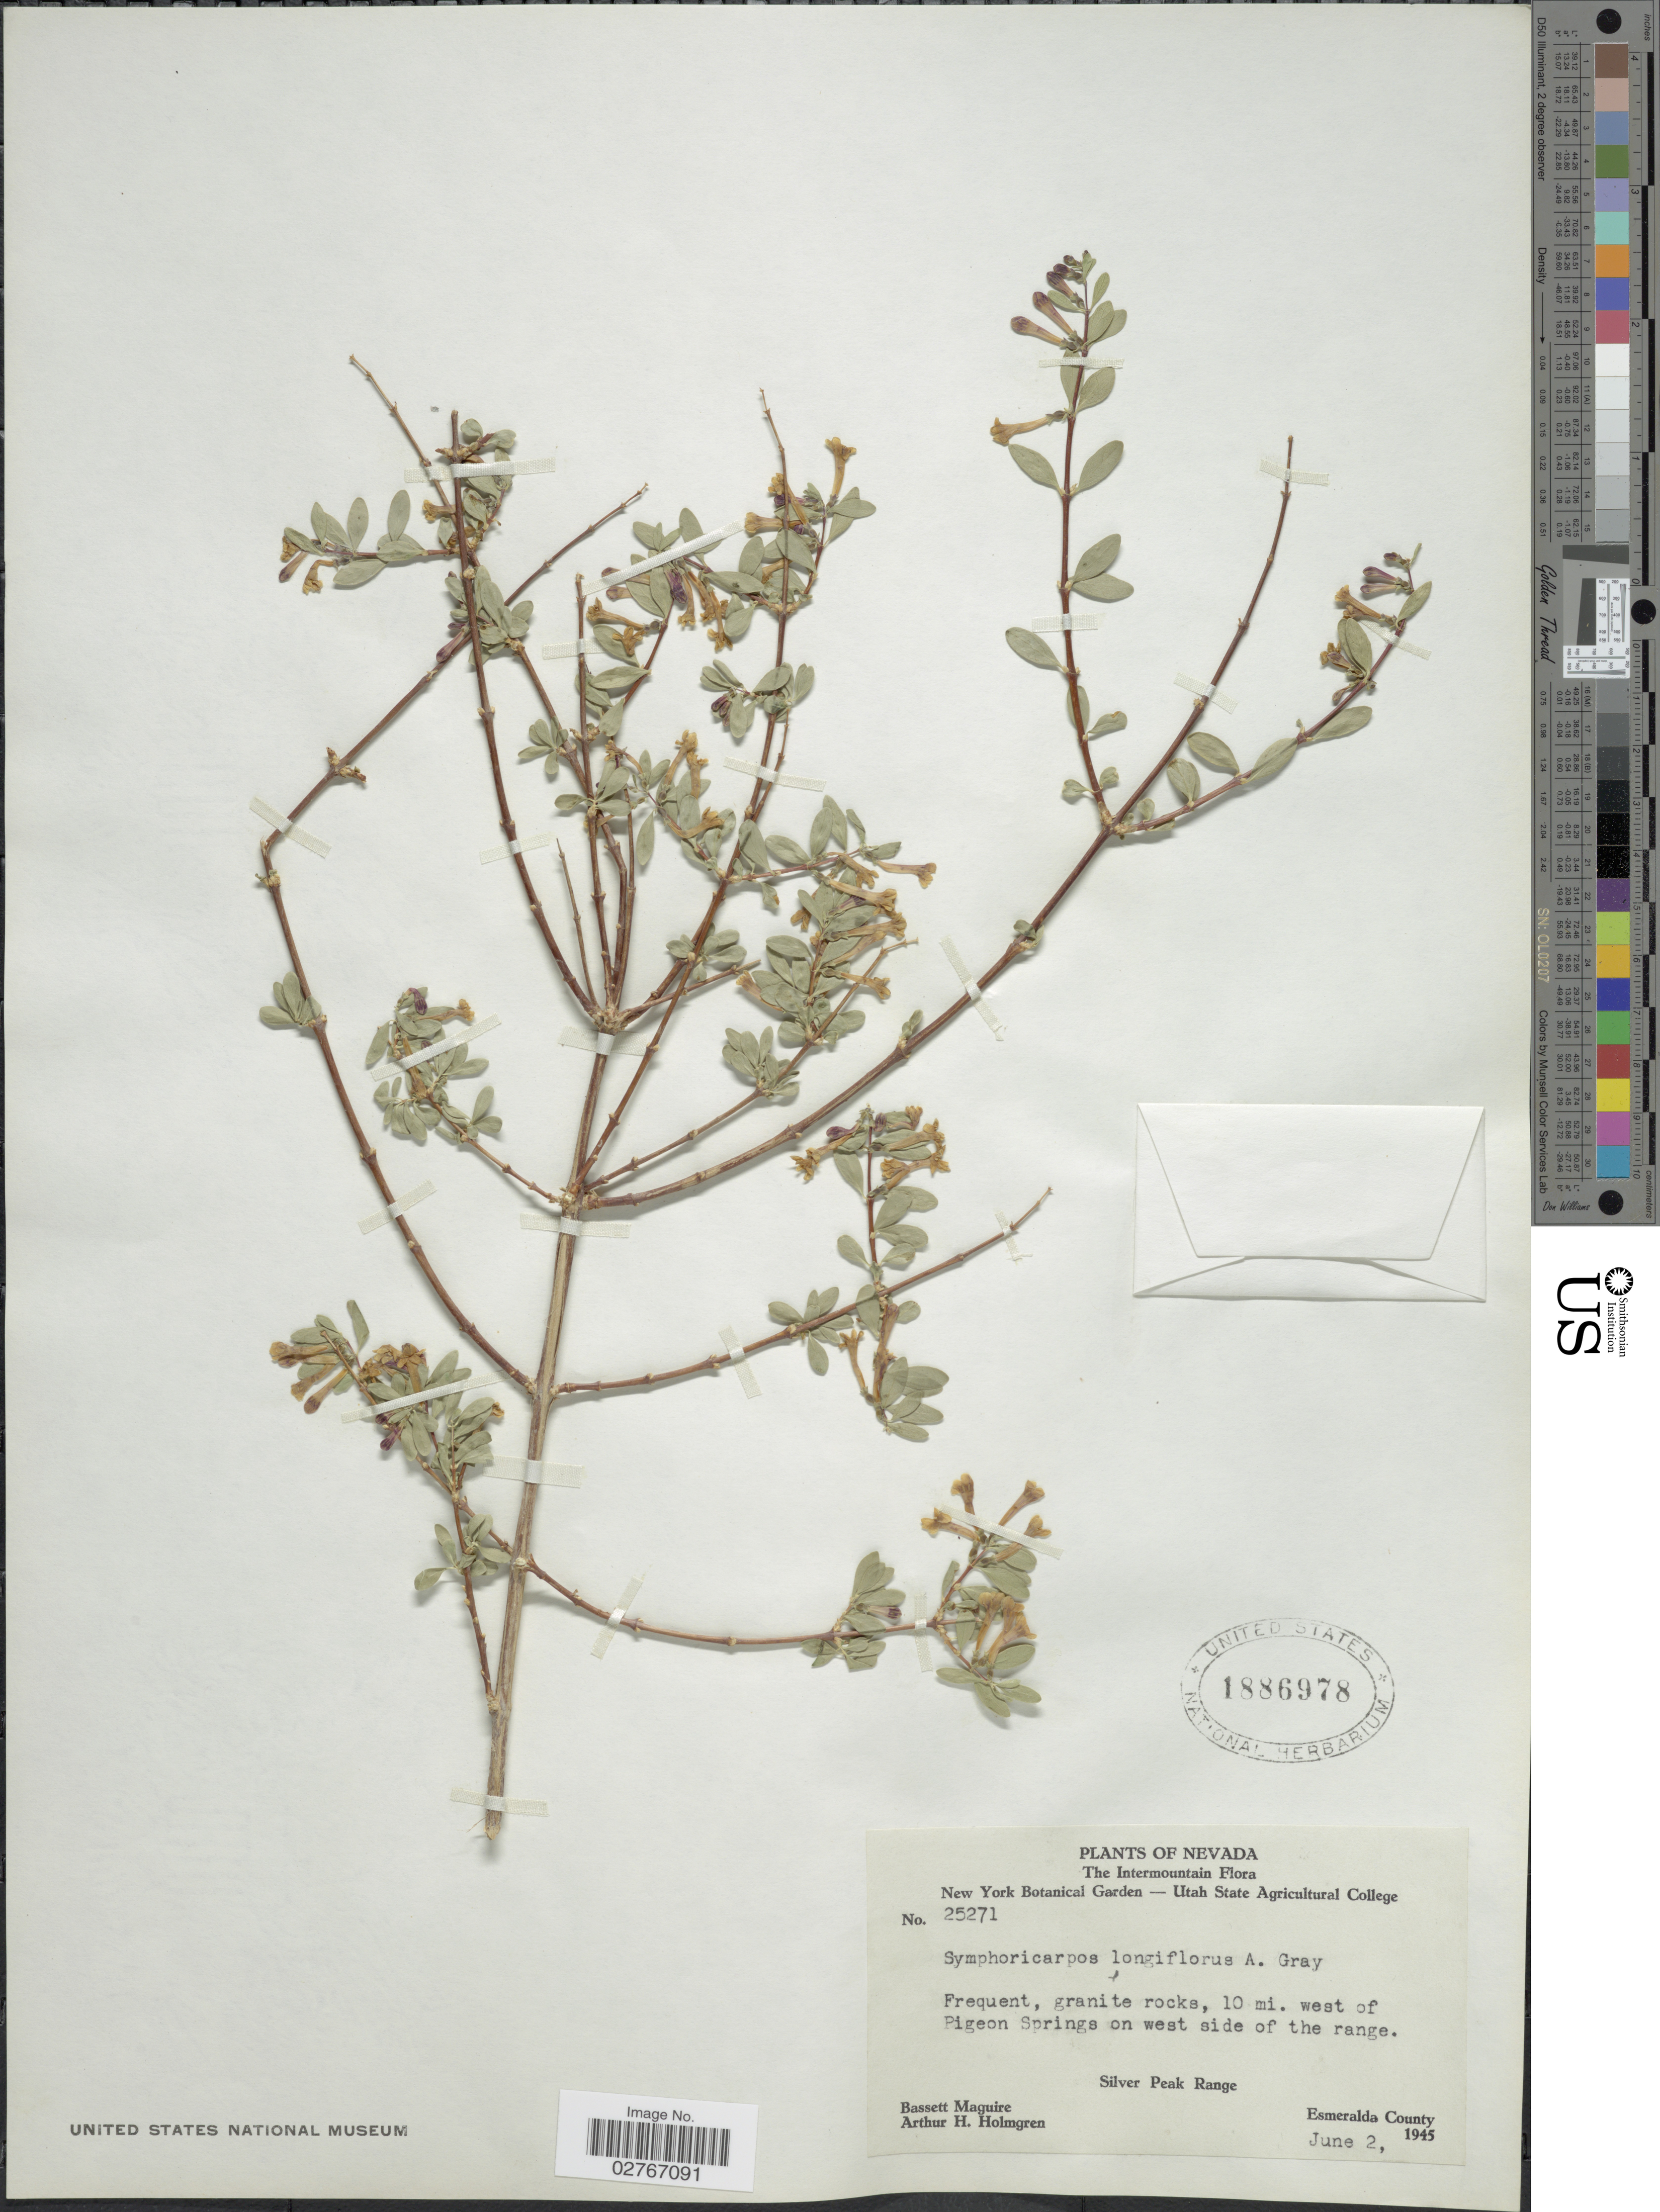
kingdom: Plantae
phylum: Tracheophyta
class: Magnoliopsida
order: Dipsacales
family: Caprifoliaceae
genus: Symphoricarpos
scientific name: Symphoricarpos longiflorus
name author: A. Gray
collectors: B. Maguire & A. H. Holmgren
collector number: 25271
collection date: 1945-06-02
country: United States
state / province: Nevada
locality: The Intermountain, 10 mi. west of Pigeon Springs on west side of the range, Silver Peak Range, Esmeralda County.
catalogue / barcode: US 186978